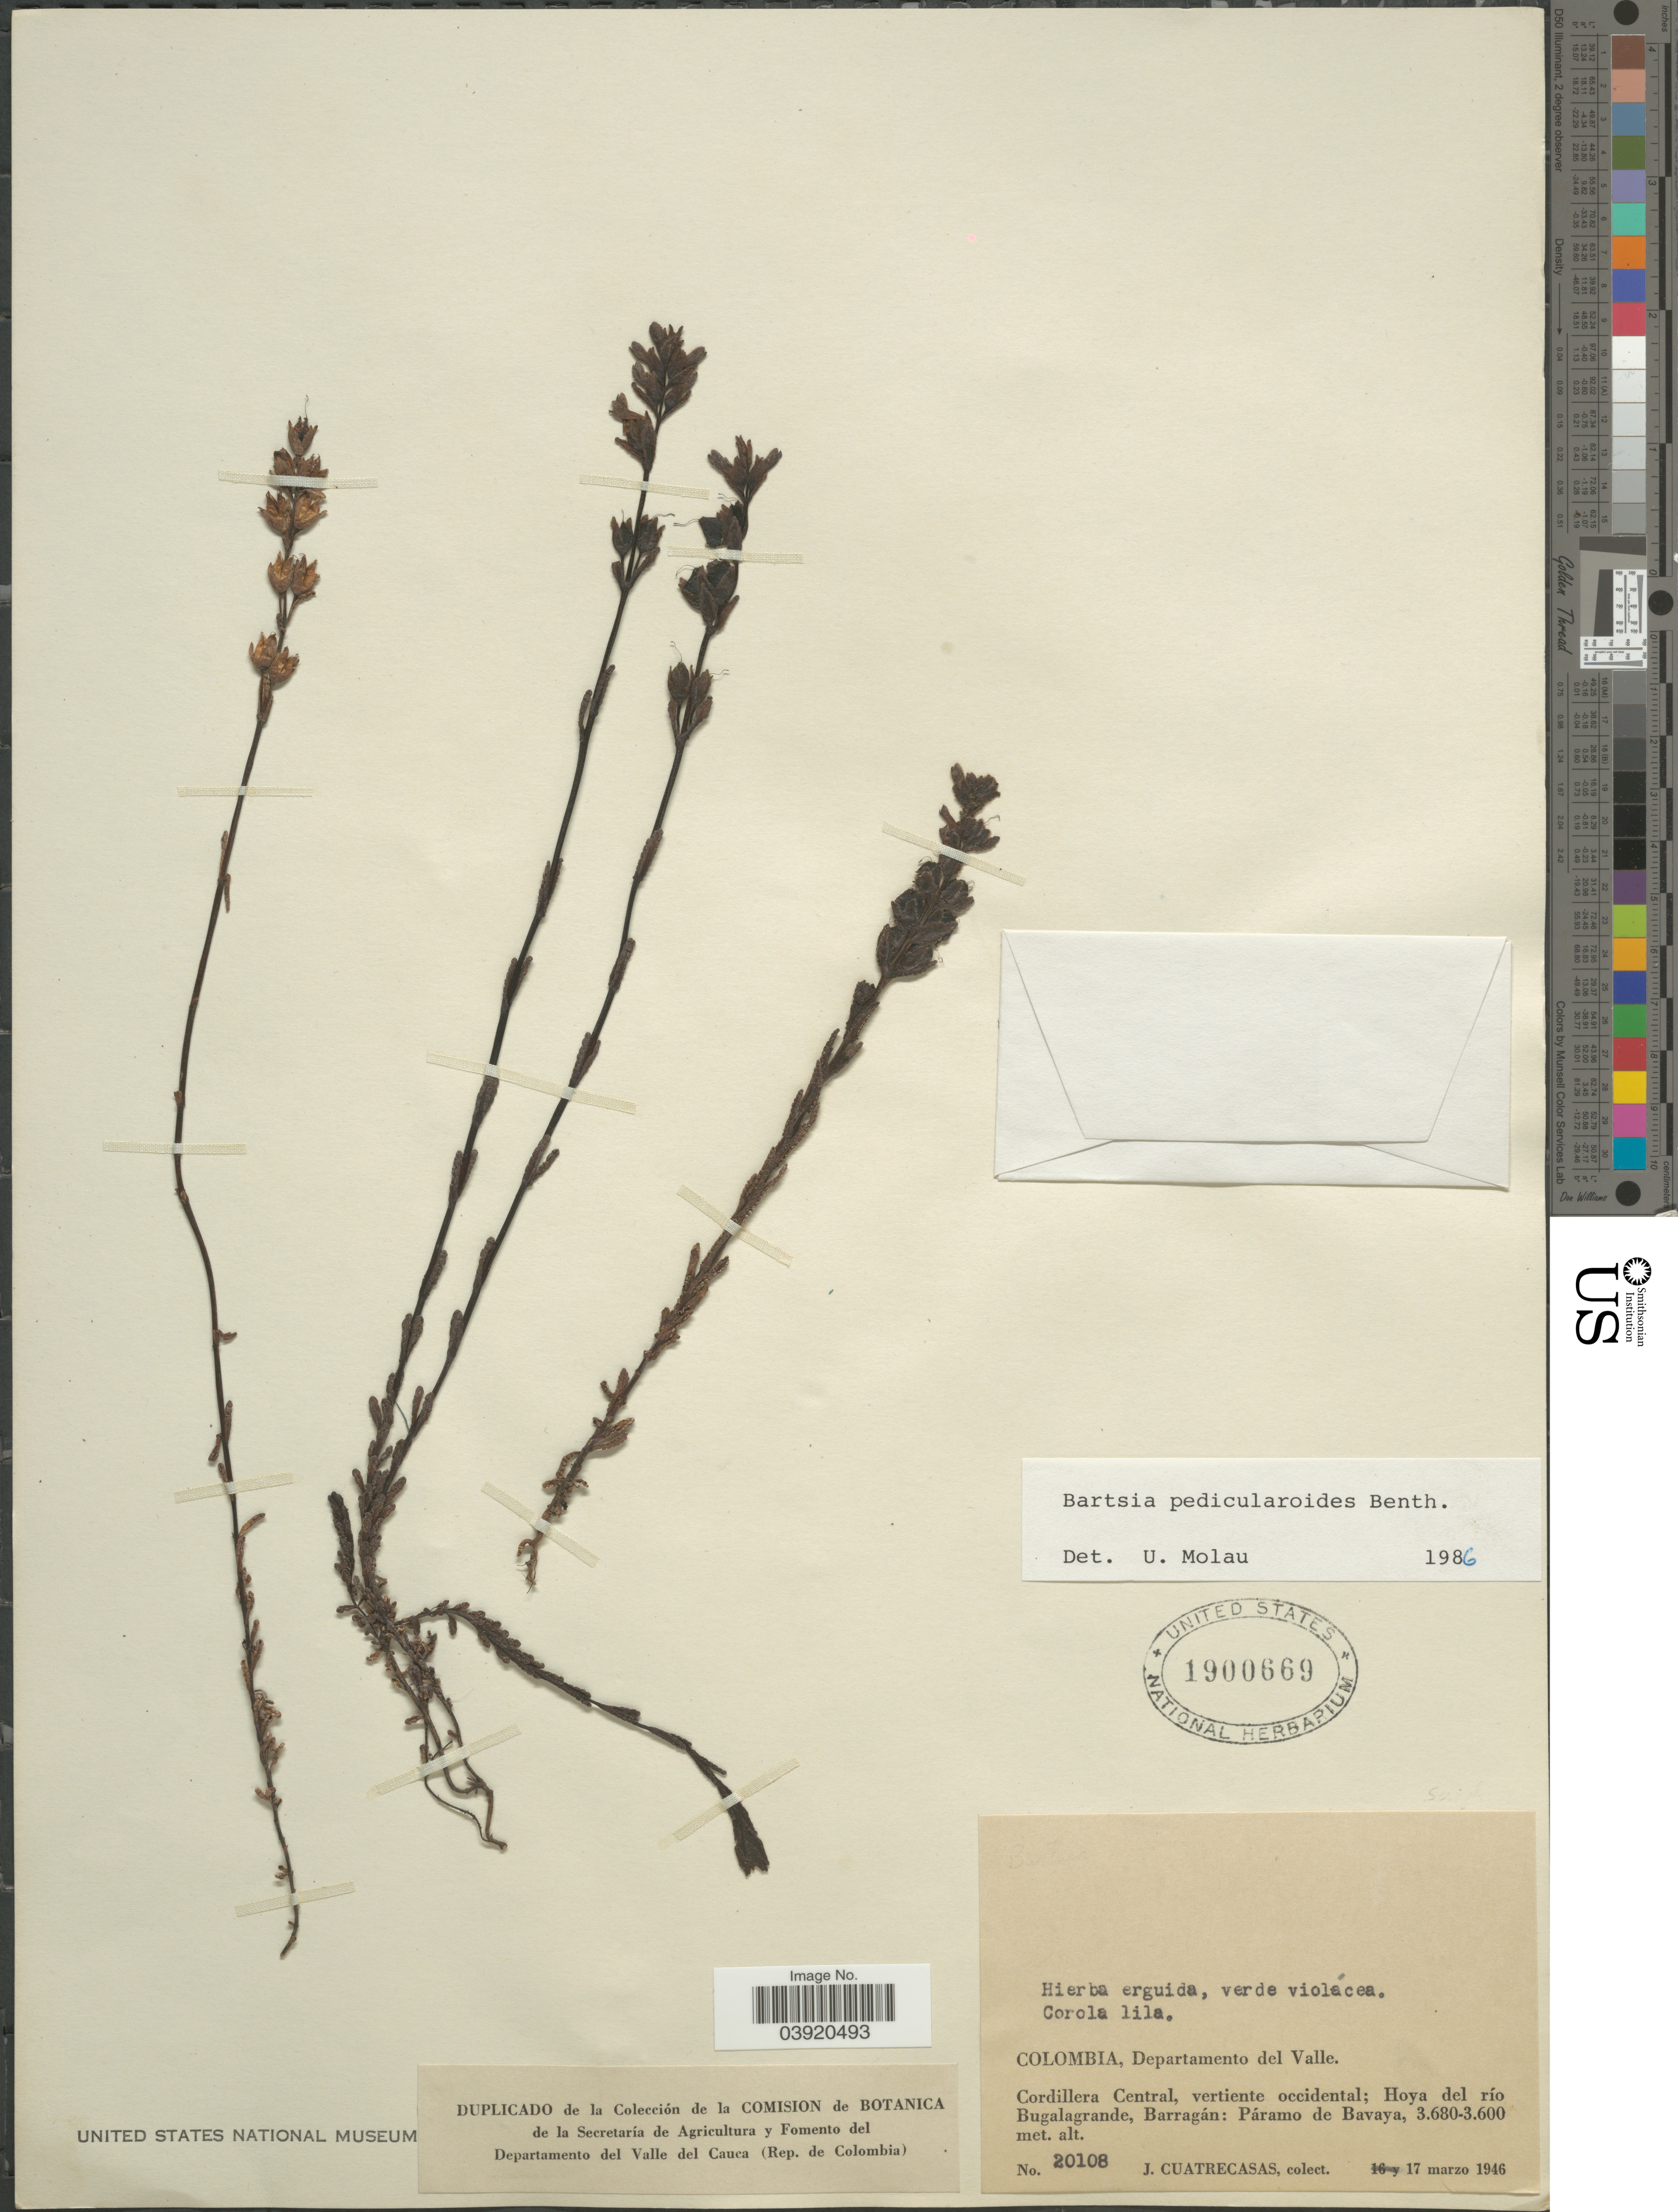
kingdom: Plantae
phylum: Tracheophyta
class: Magnoliopsida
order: Lamiales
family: Orobanchaceae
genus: Bartsia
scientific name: Bartsia pedicularoides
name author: Benth.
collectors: J. Cuatrecasas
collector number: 20108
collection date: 1946-03-17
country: Colombia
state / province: Valle del Cauca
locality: Departamento del Valle. Cordillera Central, vertiente occidental: Hoya del río Bugalgrande, Barragán: Páramo de Bavaya.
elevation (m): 3600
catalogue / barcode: US 1900669